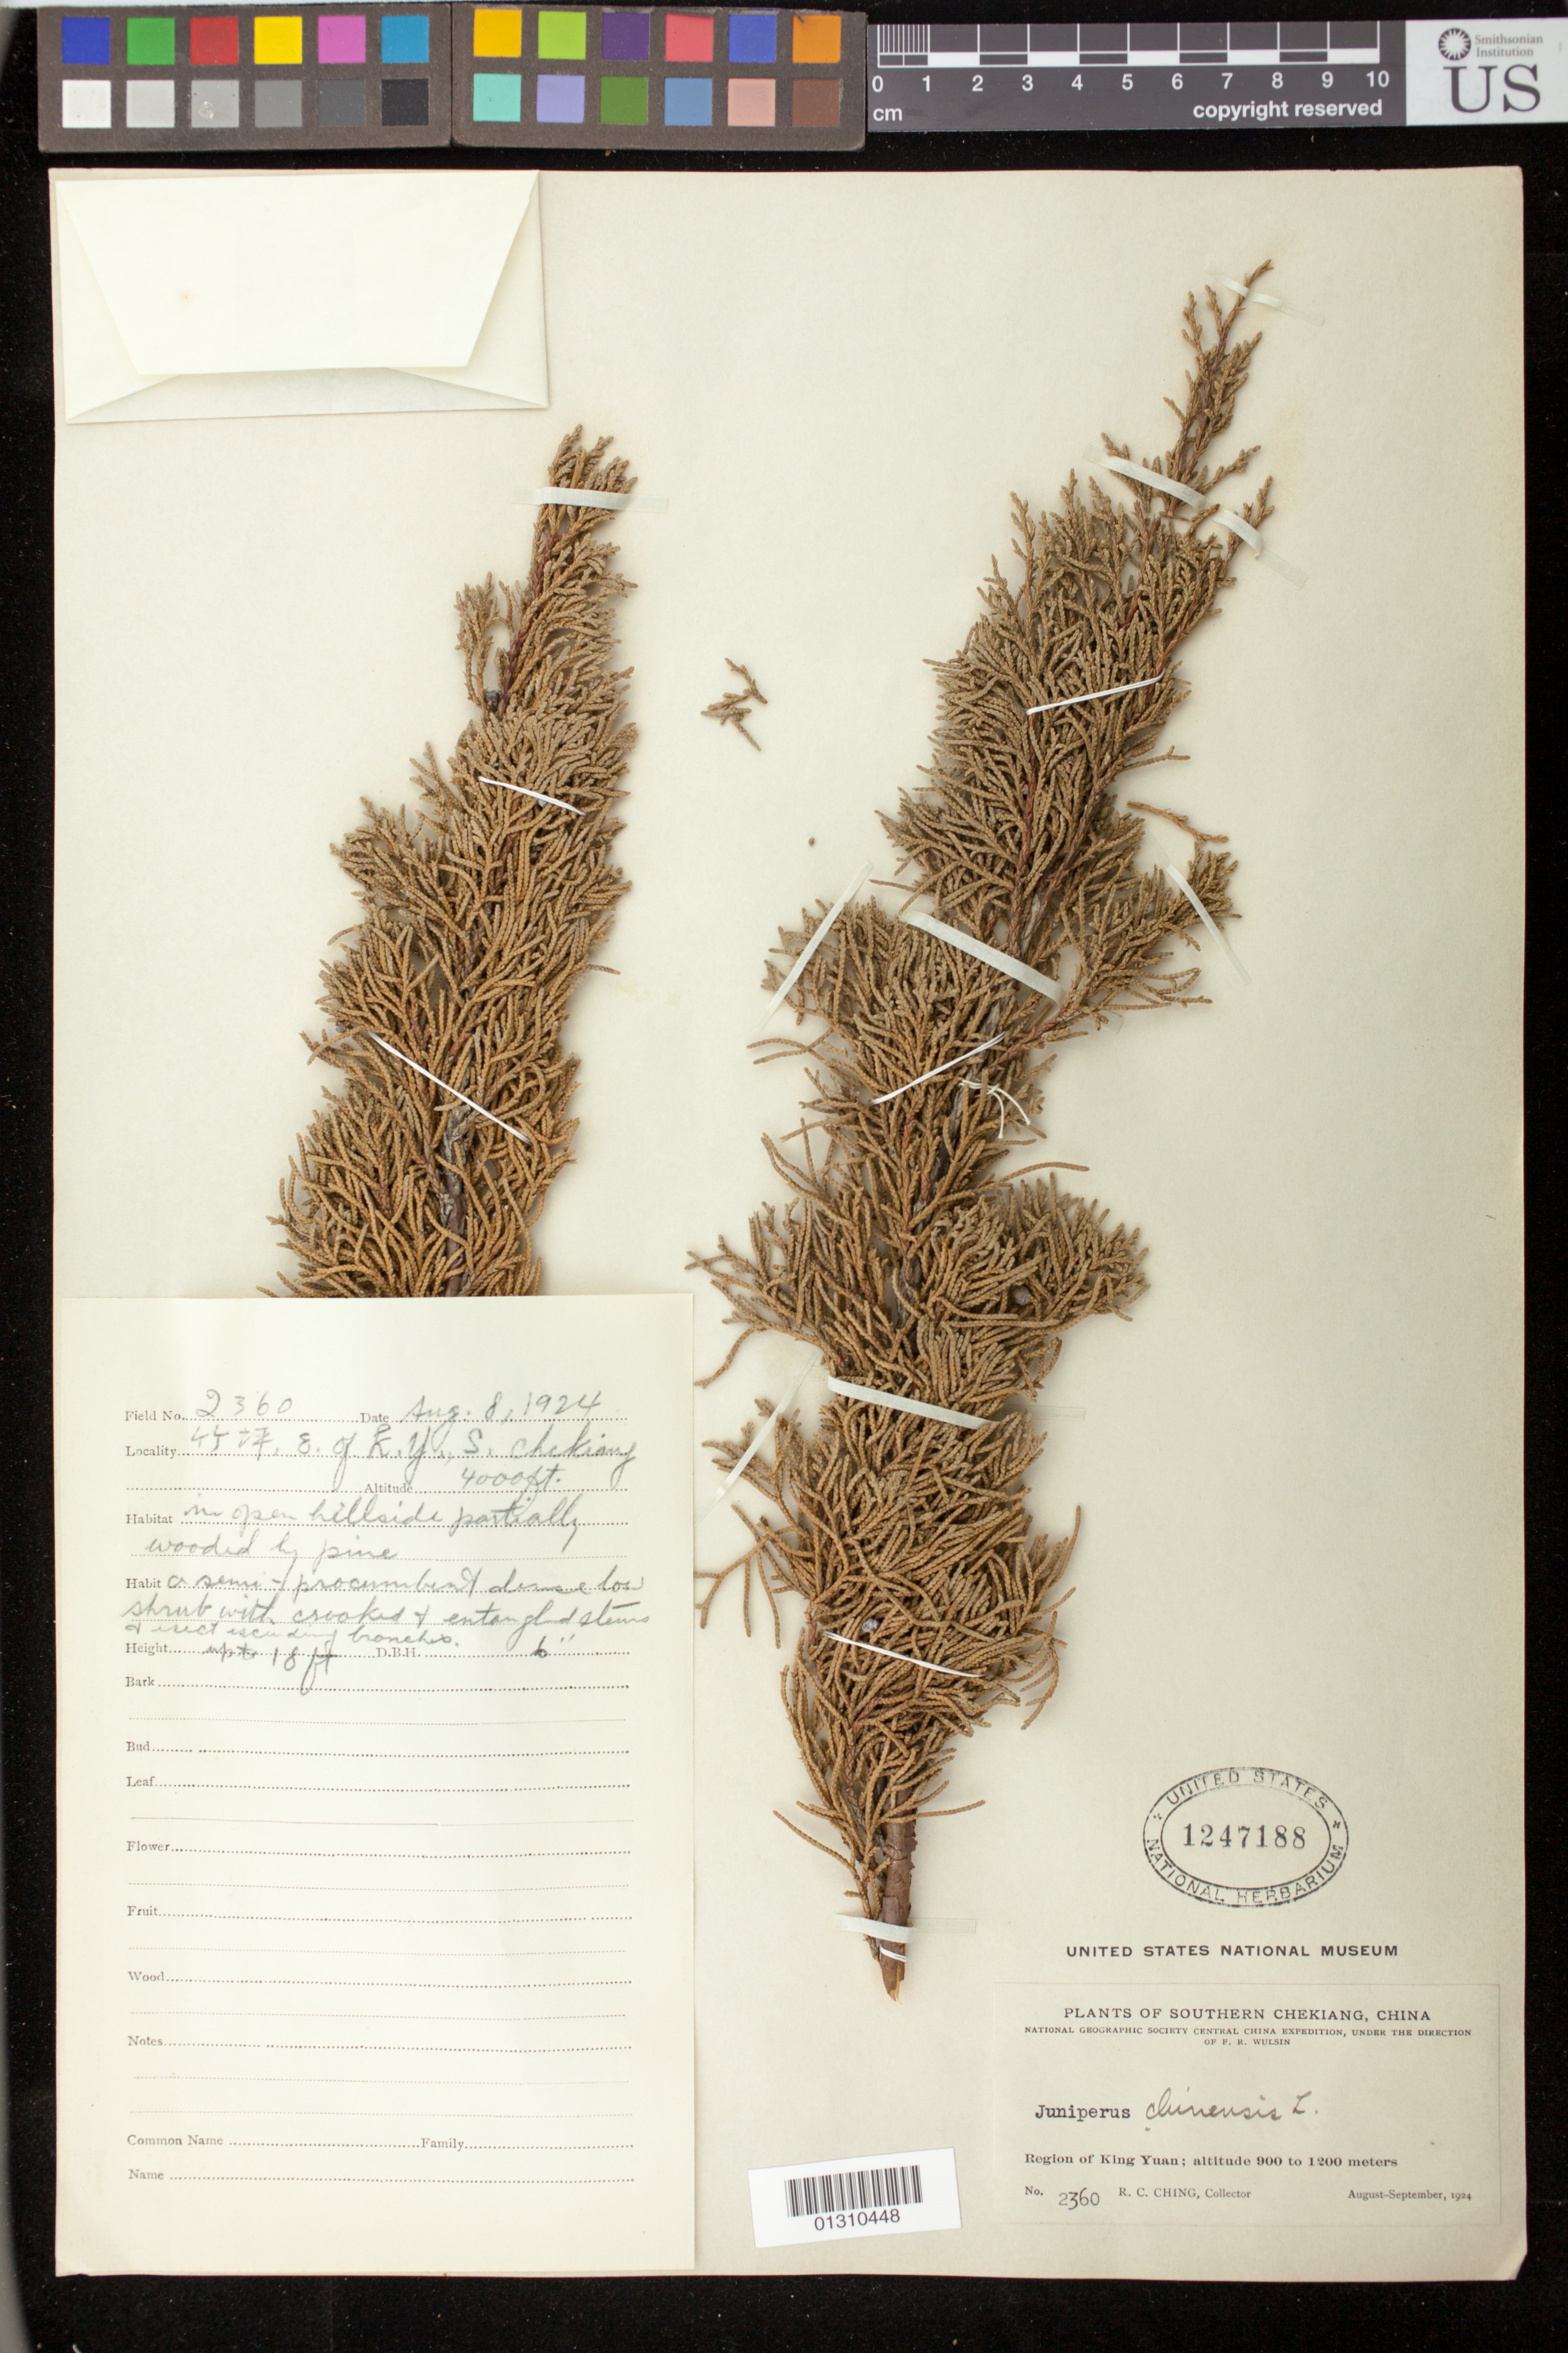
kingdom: Plantae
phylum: Tracheophyta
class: Pinopsida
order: Pinales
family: Cupressaceae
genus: Juniperus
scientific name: Juniperus chinensis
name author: L.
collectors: R. C. Ching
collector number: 2360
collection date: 1924-08-08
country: China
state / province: Zhejiang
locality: Southern Chekiang, Region of King Yuan (E. of K. Y.)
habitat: In open hillside partially wooded by pine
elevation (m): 1219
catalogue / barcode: US 1247188